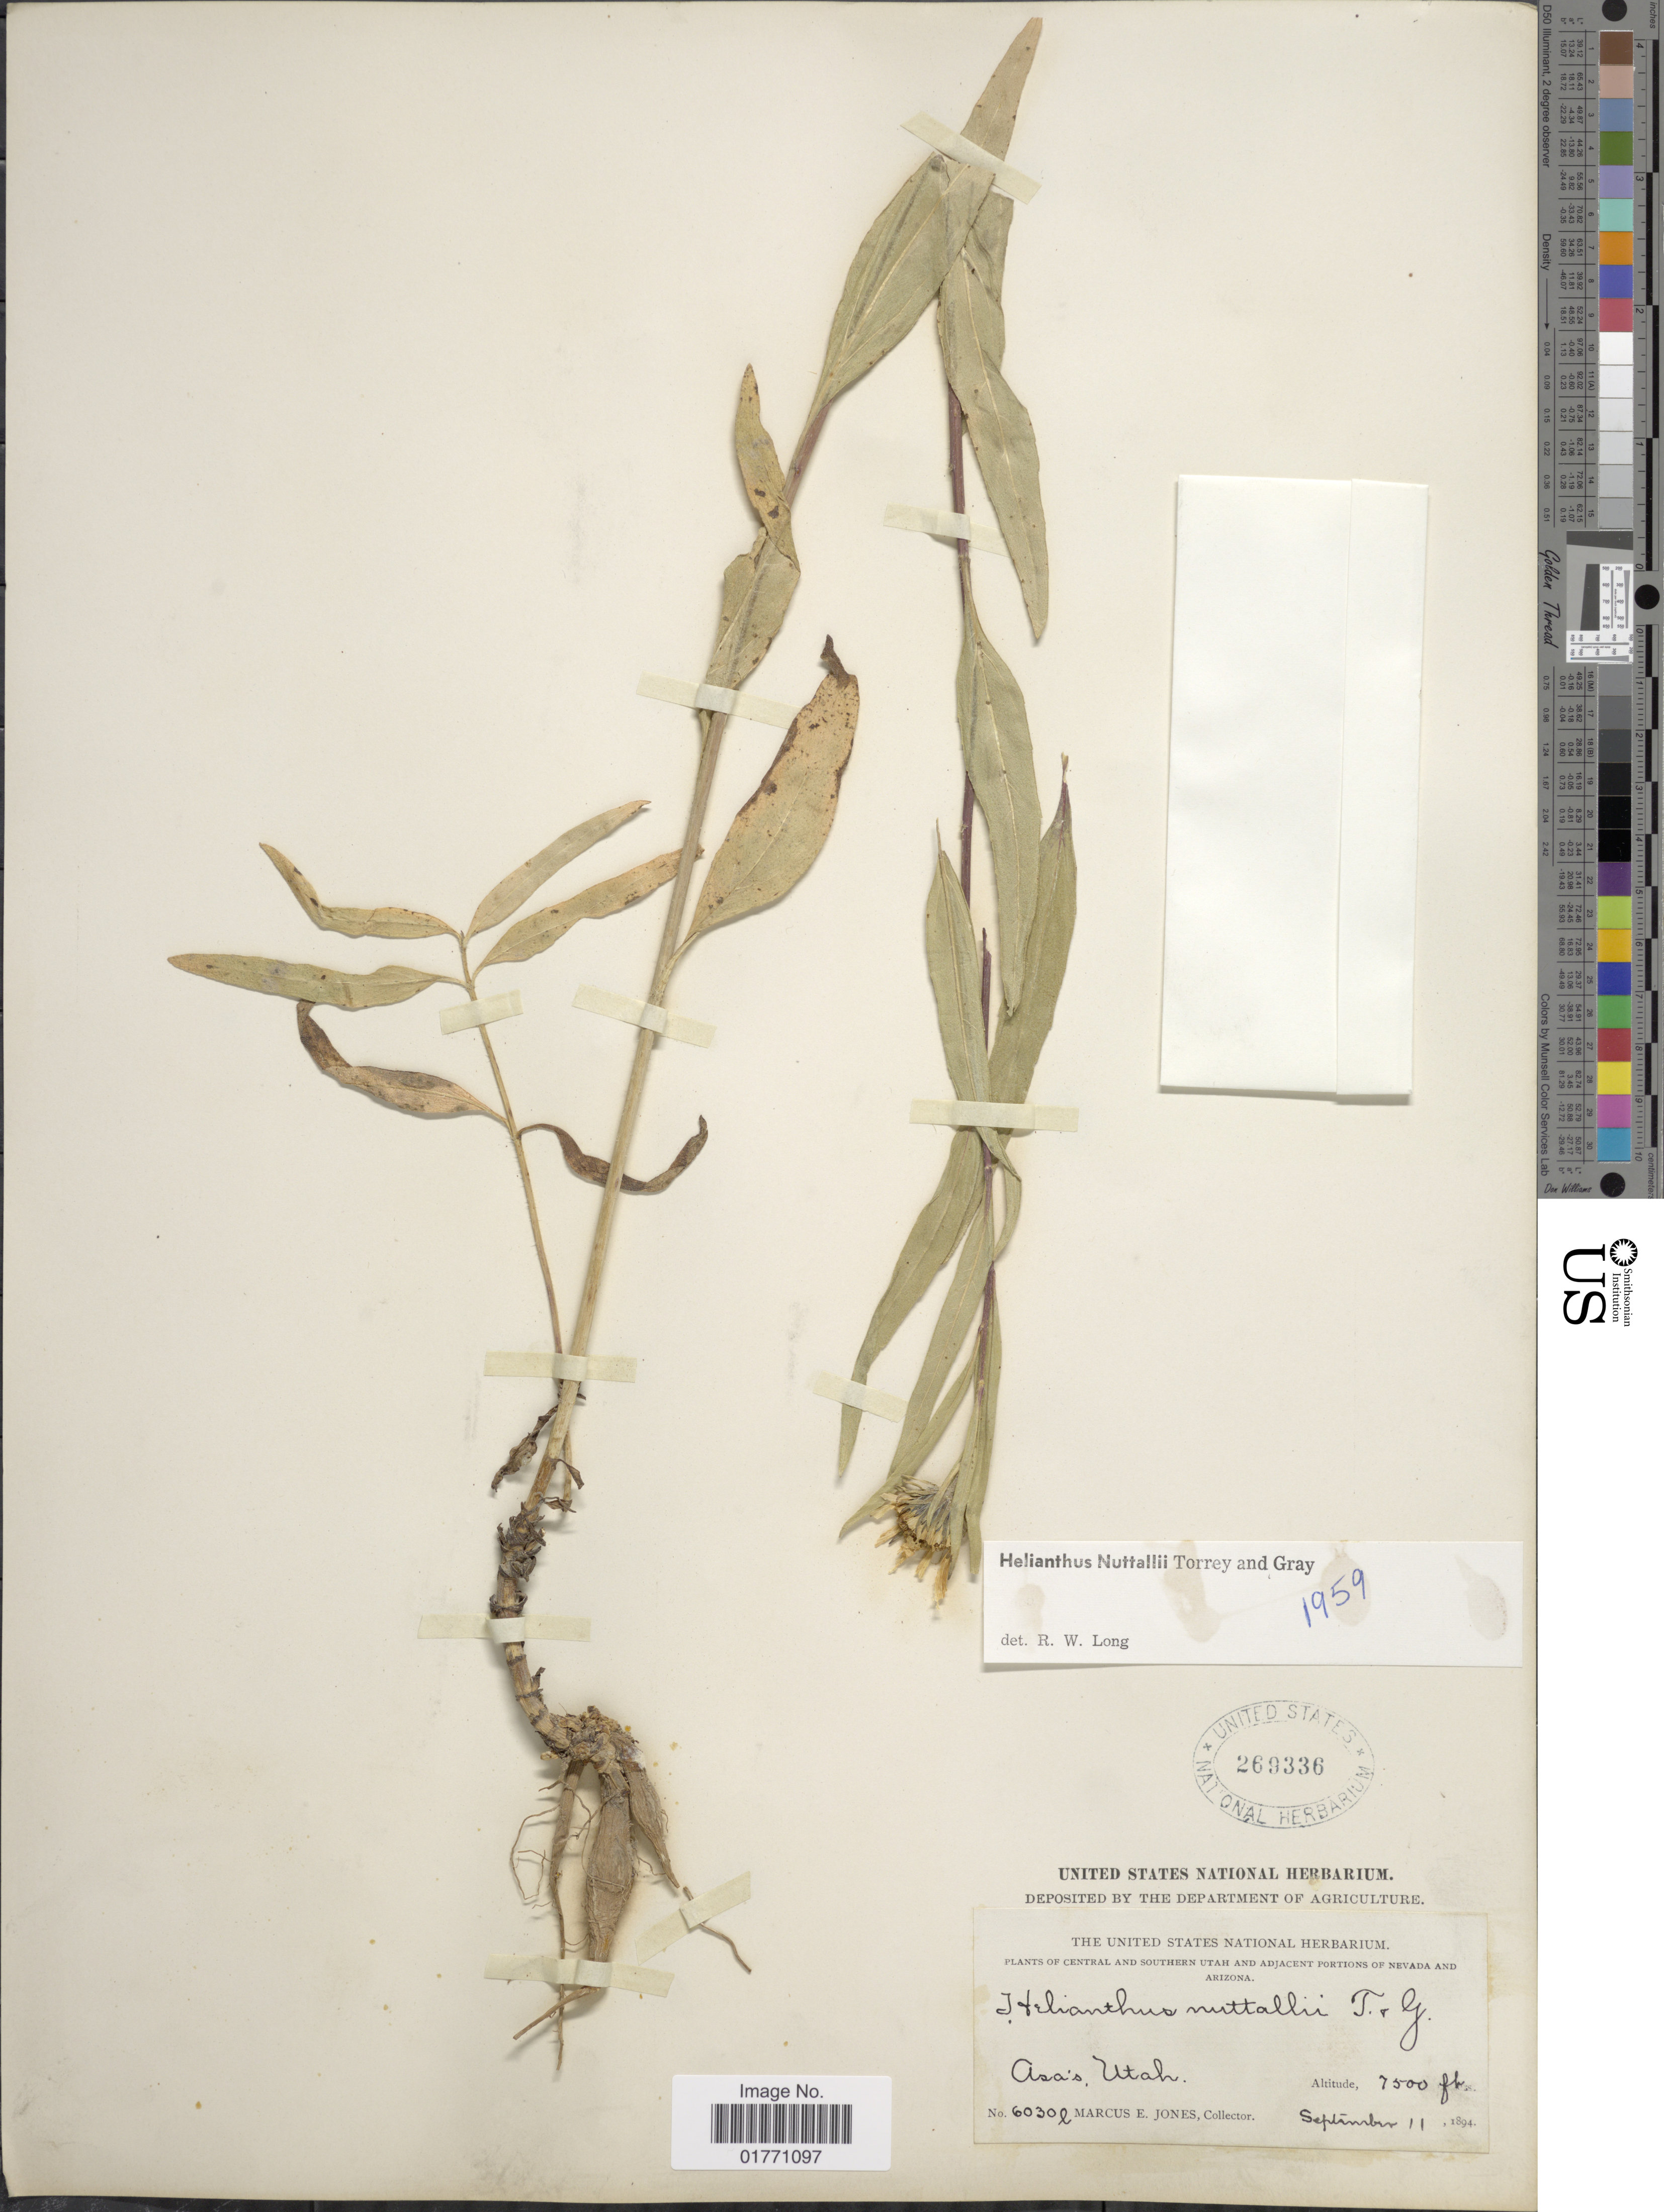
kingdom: Plantae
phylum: Tracheophyta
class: Magnoliopsida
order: Asterales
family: Asteraceae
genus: Helianthus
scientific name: Helianthus nuttallii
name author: Torr. & A. Gray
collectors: M. E. Jones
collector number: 6030l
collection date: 1894-09-11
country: United States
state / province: Utah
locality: Central and Southern Utah, Asa's.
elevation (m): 2286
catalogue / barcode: US 269336